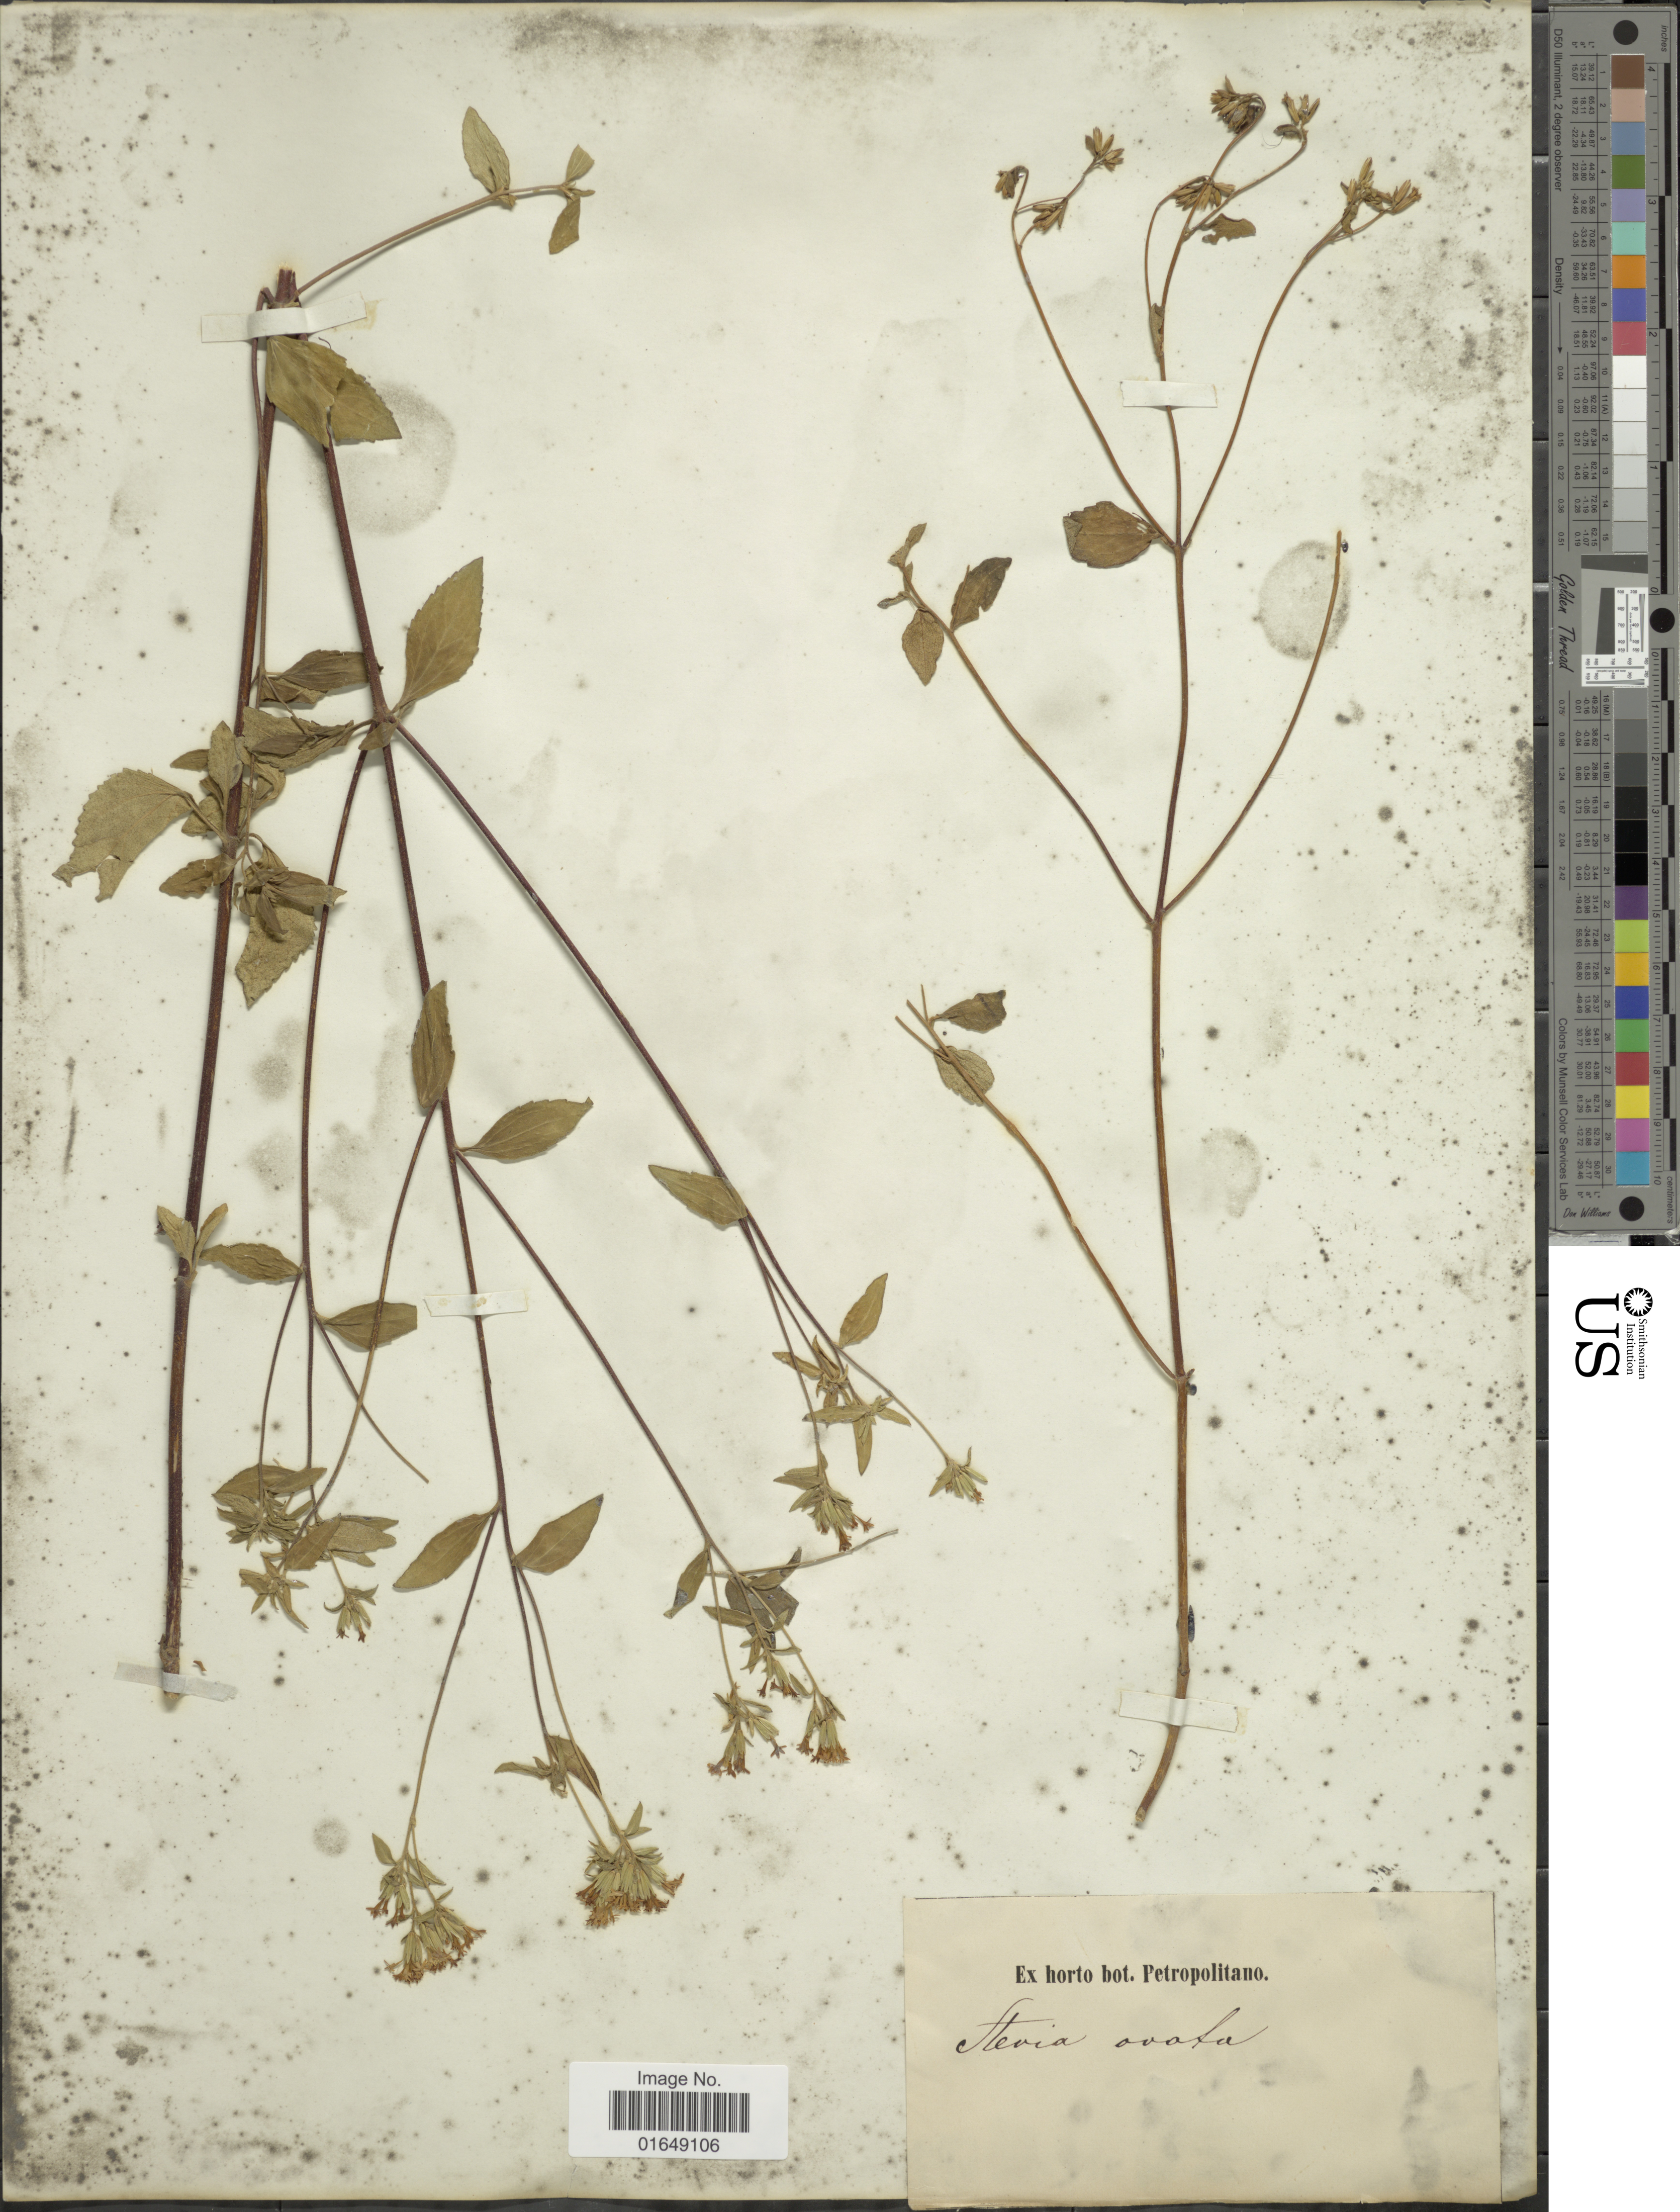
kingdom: Plantae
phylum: Tracheophyta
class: Magnoliopsida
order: Asterales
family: Asteraceae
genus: Stevia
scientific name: Stevia ovata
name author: Willd.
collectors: ex Horto Bot. Petropolitano